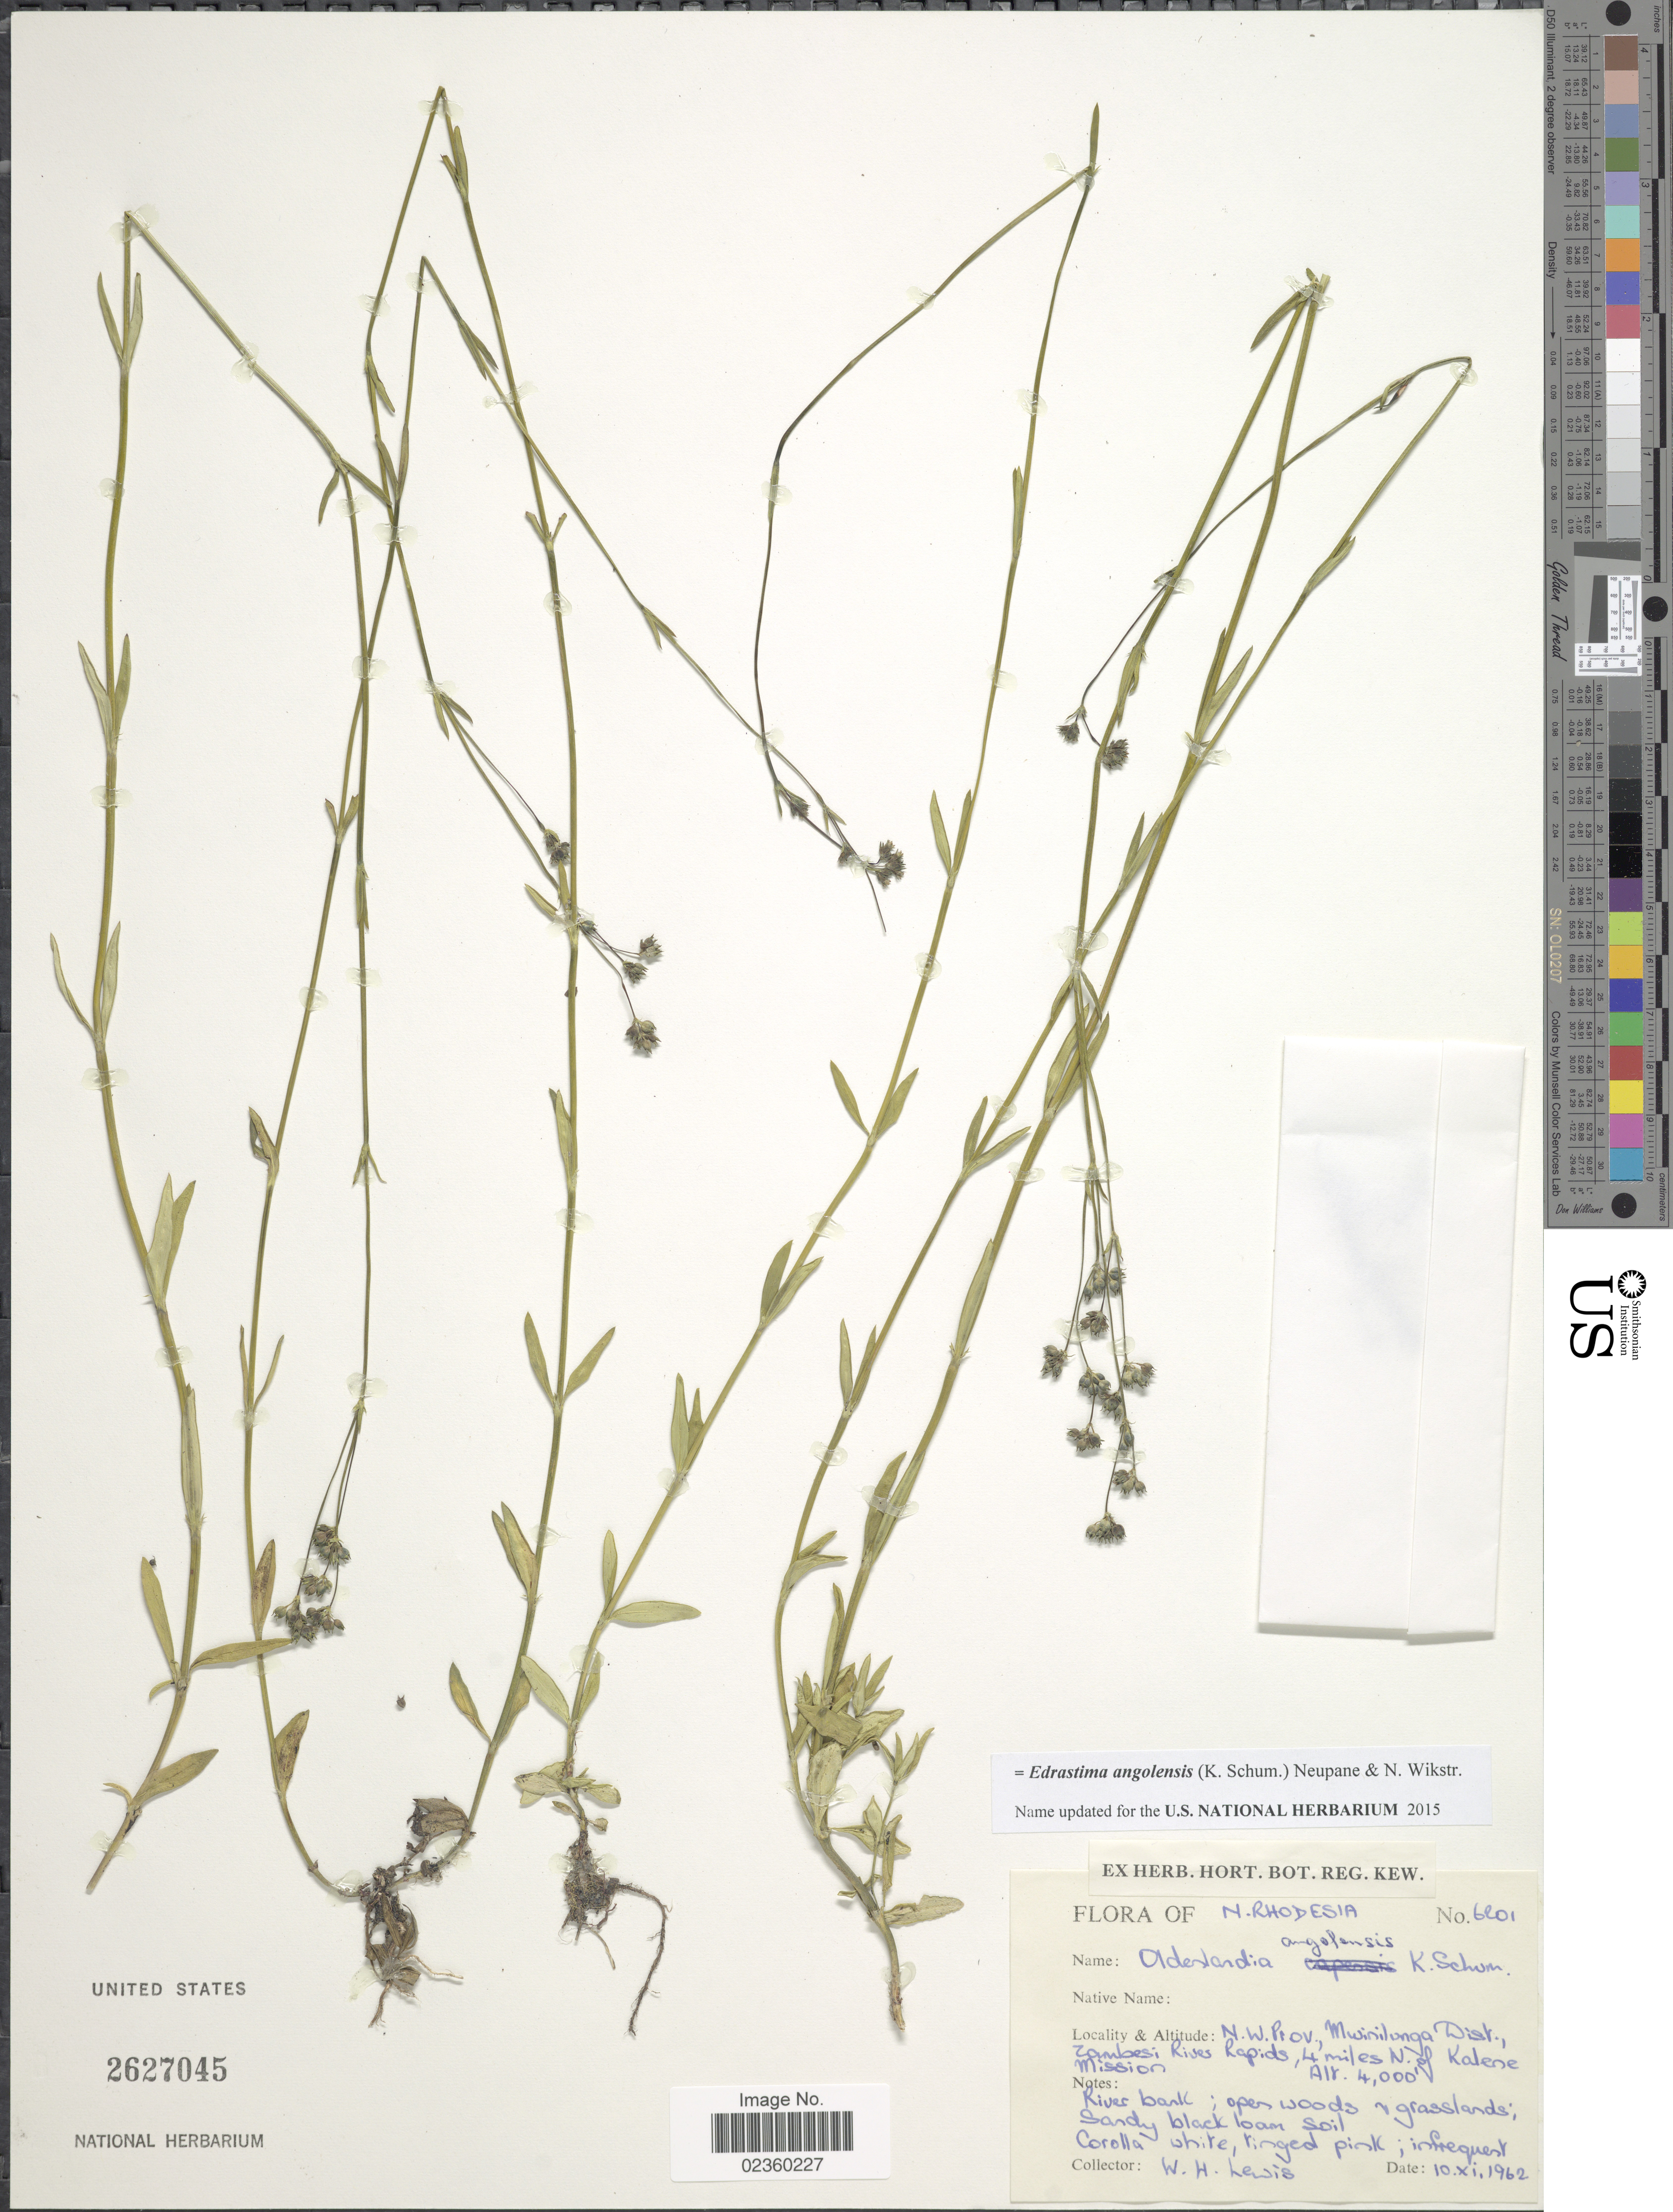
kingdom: Plantae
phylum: Tracheophyta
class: Magnoliopsida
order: Gentianales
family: Rubiaceae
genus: Edrastima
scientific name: Edrastima angolensis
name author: (K. Schum.) Neupane & N. Wikstr.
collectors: W. H. Lewis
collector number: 6201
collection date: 1962-11-10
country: Zambia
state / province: North-Western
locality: N.Rhodesia, N.W. Prov., Mwinilunga Distr., Zambes; River Rapids, 4 miles N, of Kalene Mission, River bank; open woods & grasslands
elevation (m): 1219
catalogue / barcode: US 2627045